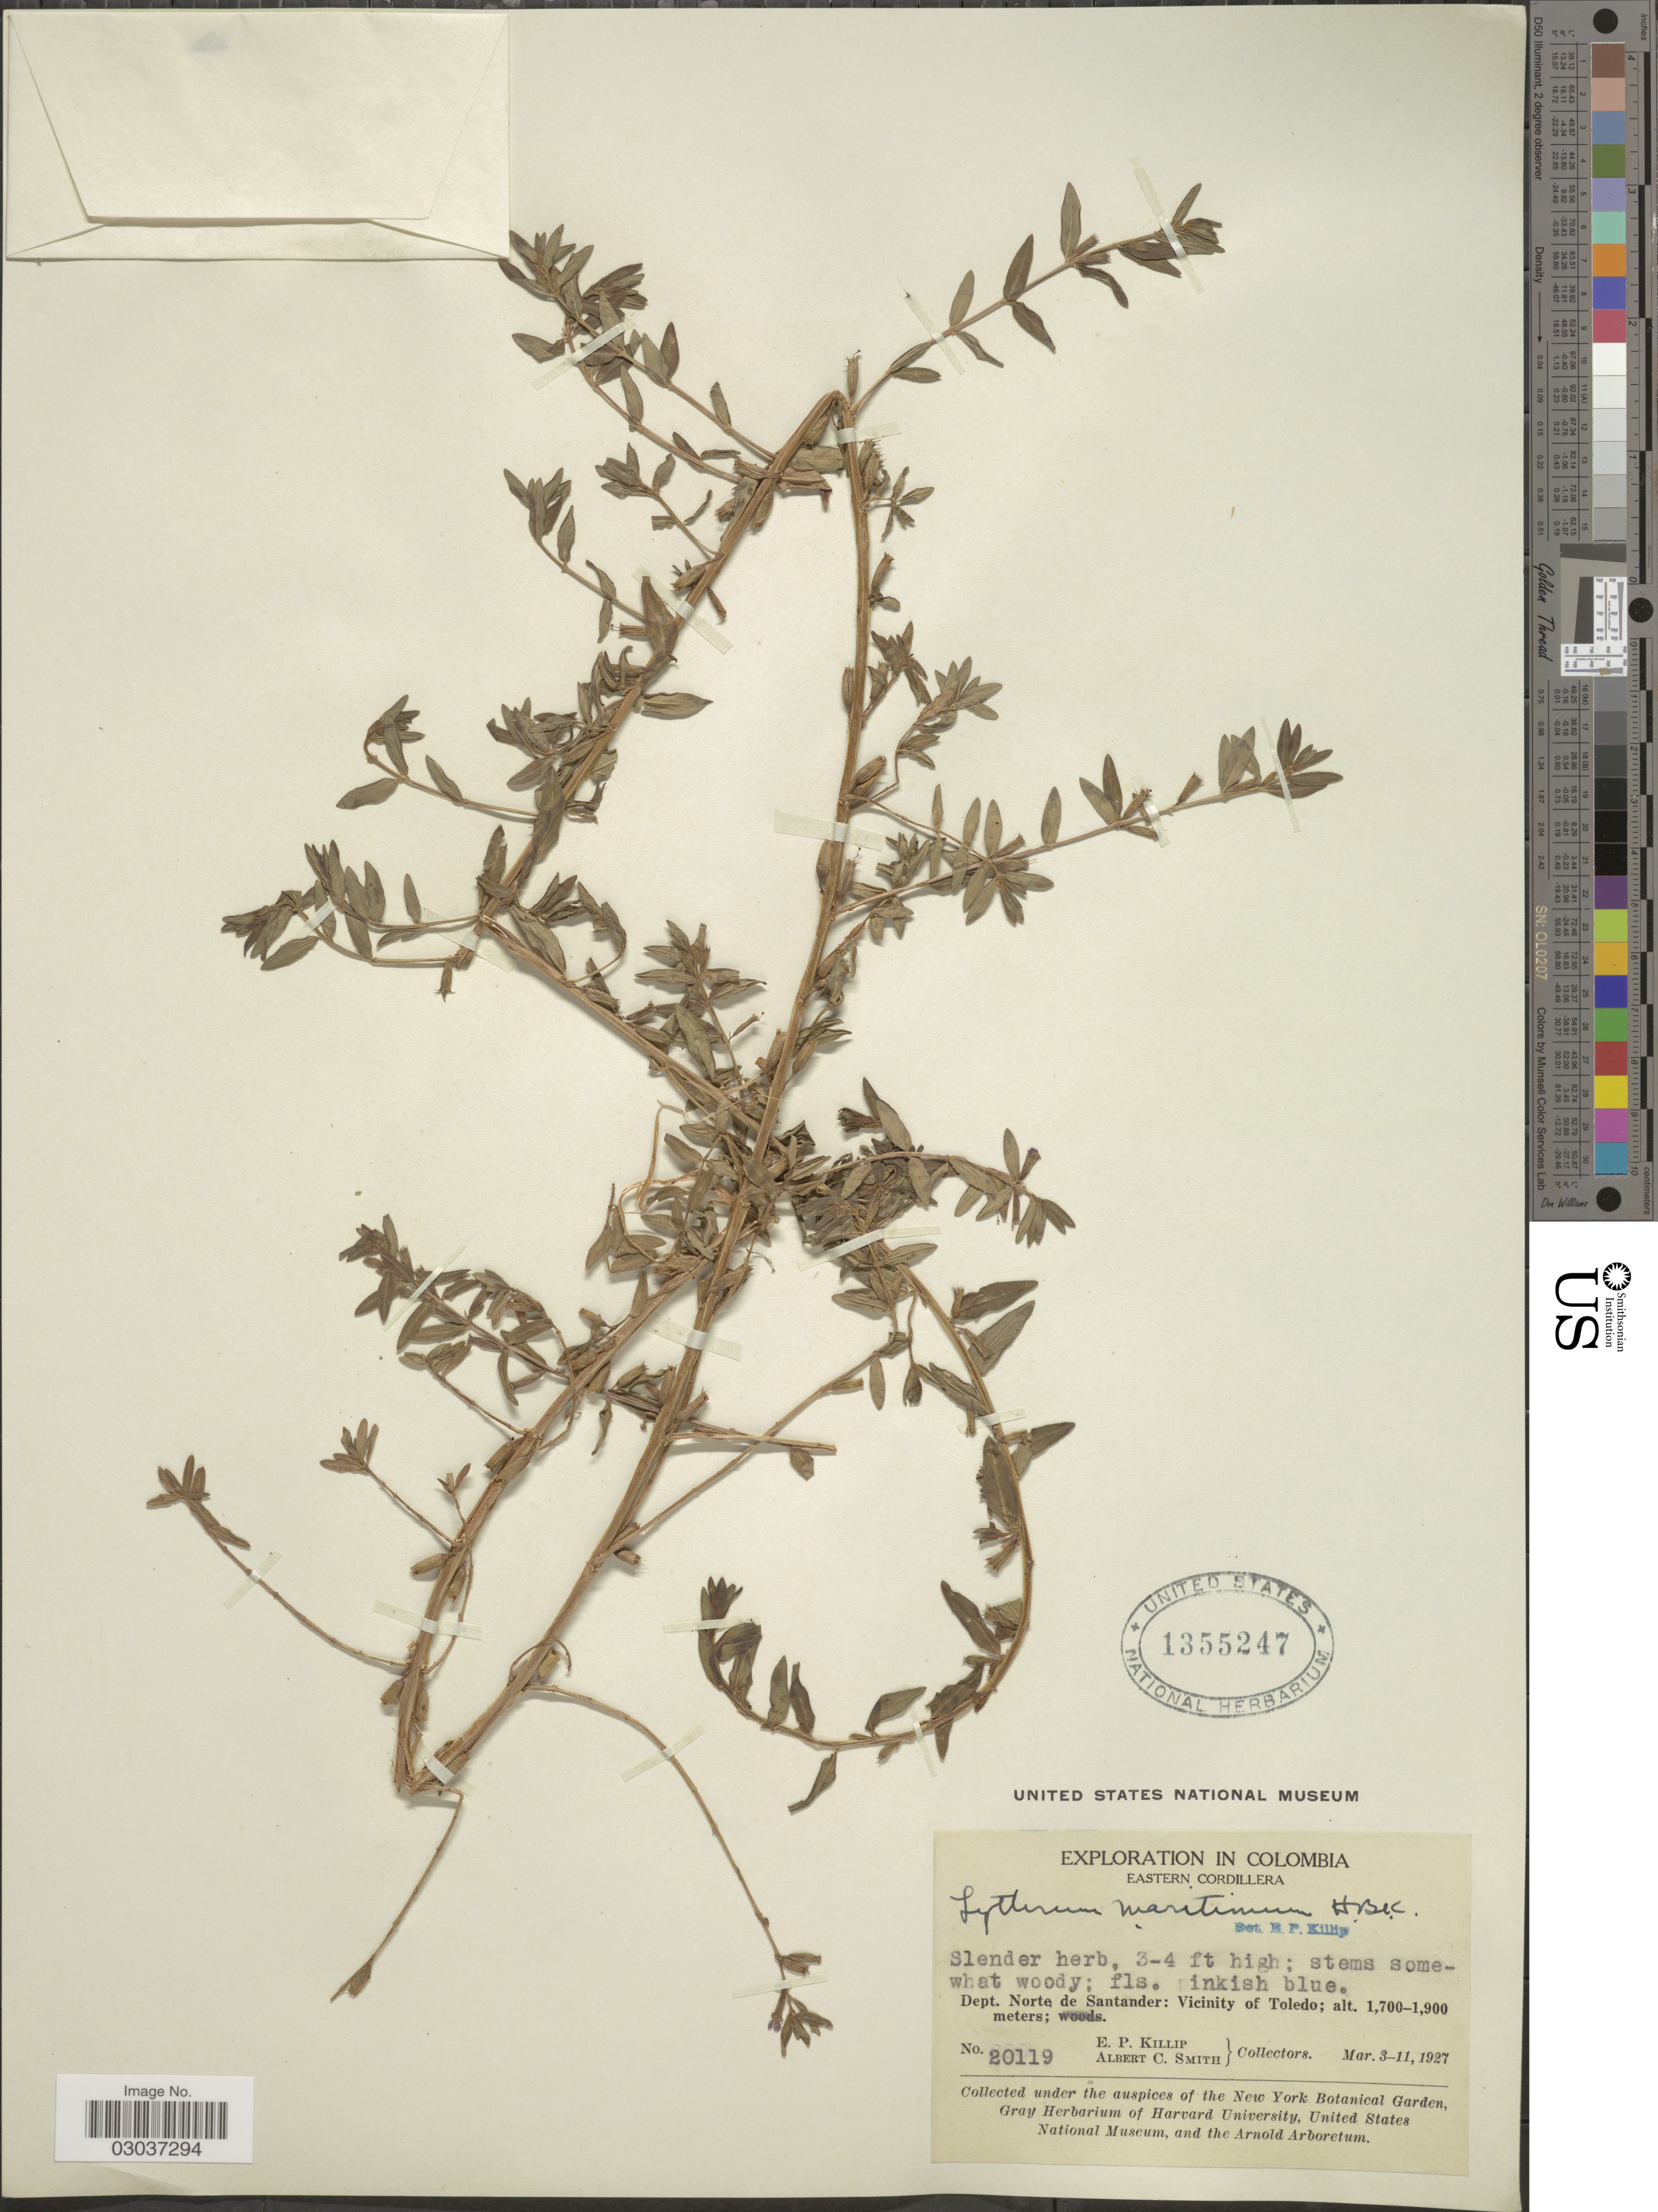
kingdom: Plantae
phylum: Tracheophyta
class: Magnoliopsida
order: Myrtales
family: Lythraceae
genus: Lythrum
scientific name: Lythrum maritimum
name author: Kunth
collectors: E. P. Killip & A. C. Smith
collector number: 20119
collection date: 1927-03-03/1927-03-11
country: Colombia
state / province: Norte de Santander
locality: Eastern Cordillera. Dept. Norte de Santander: Vicinity of Toledo.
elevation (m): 1700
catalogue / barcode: US 1355247